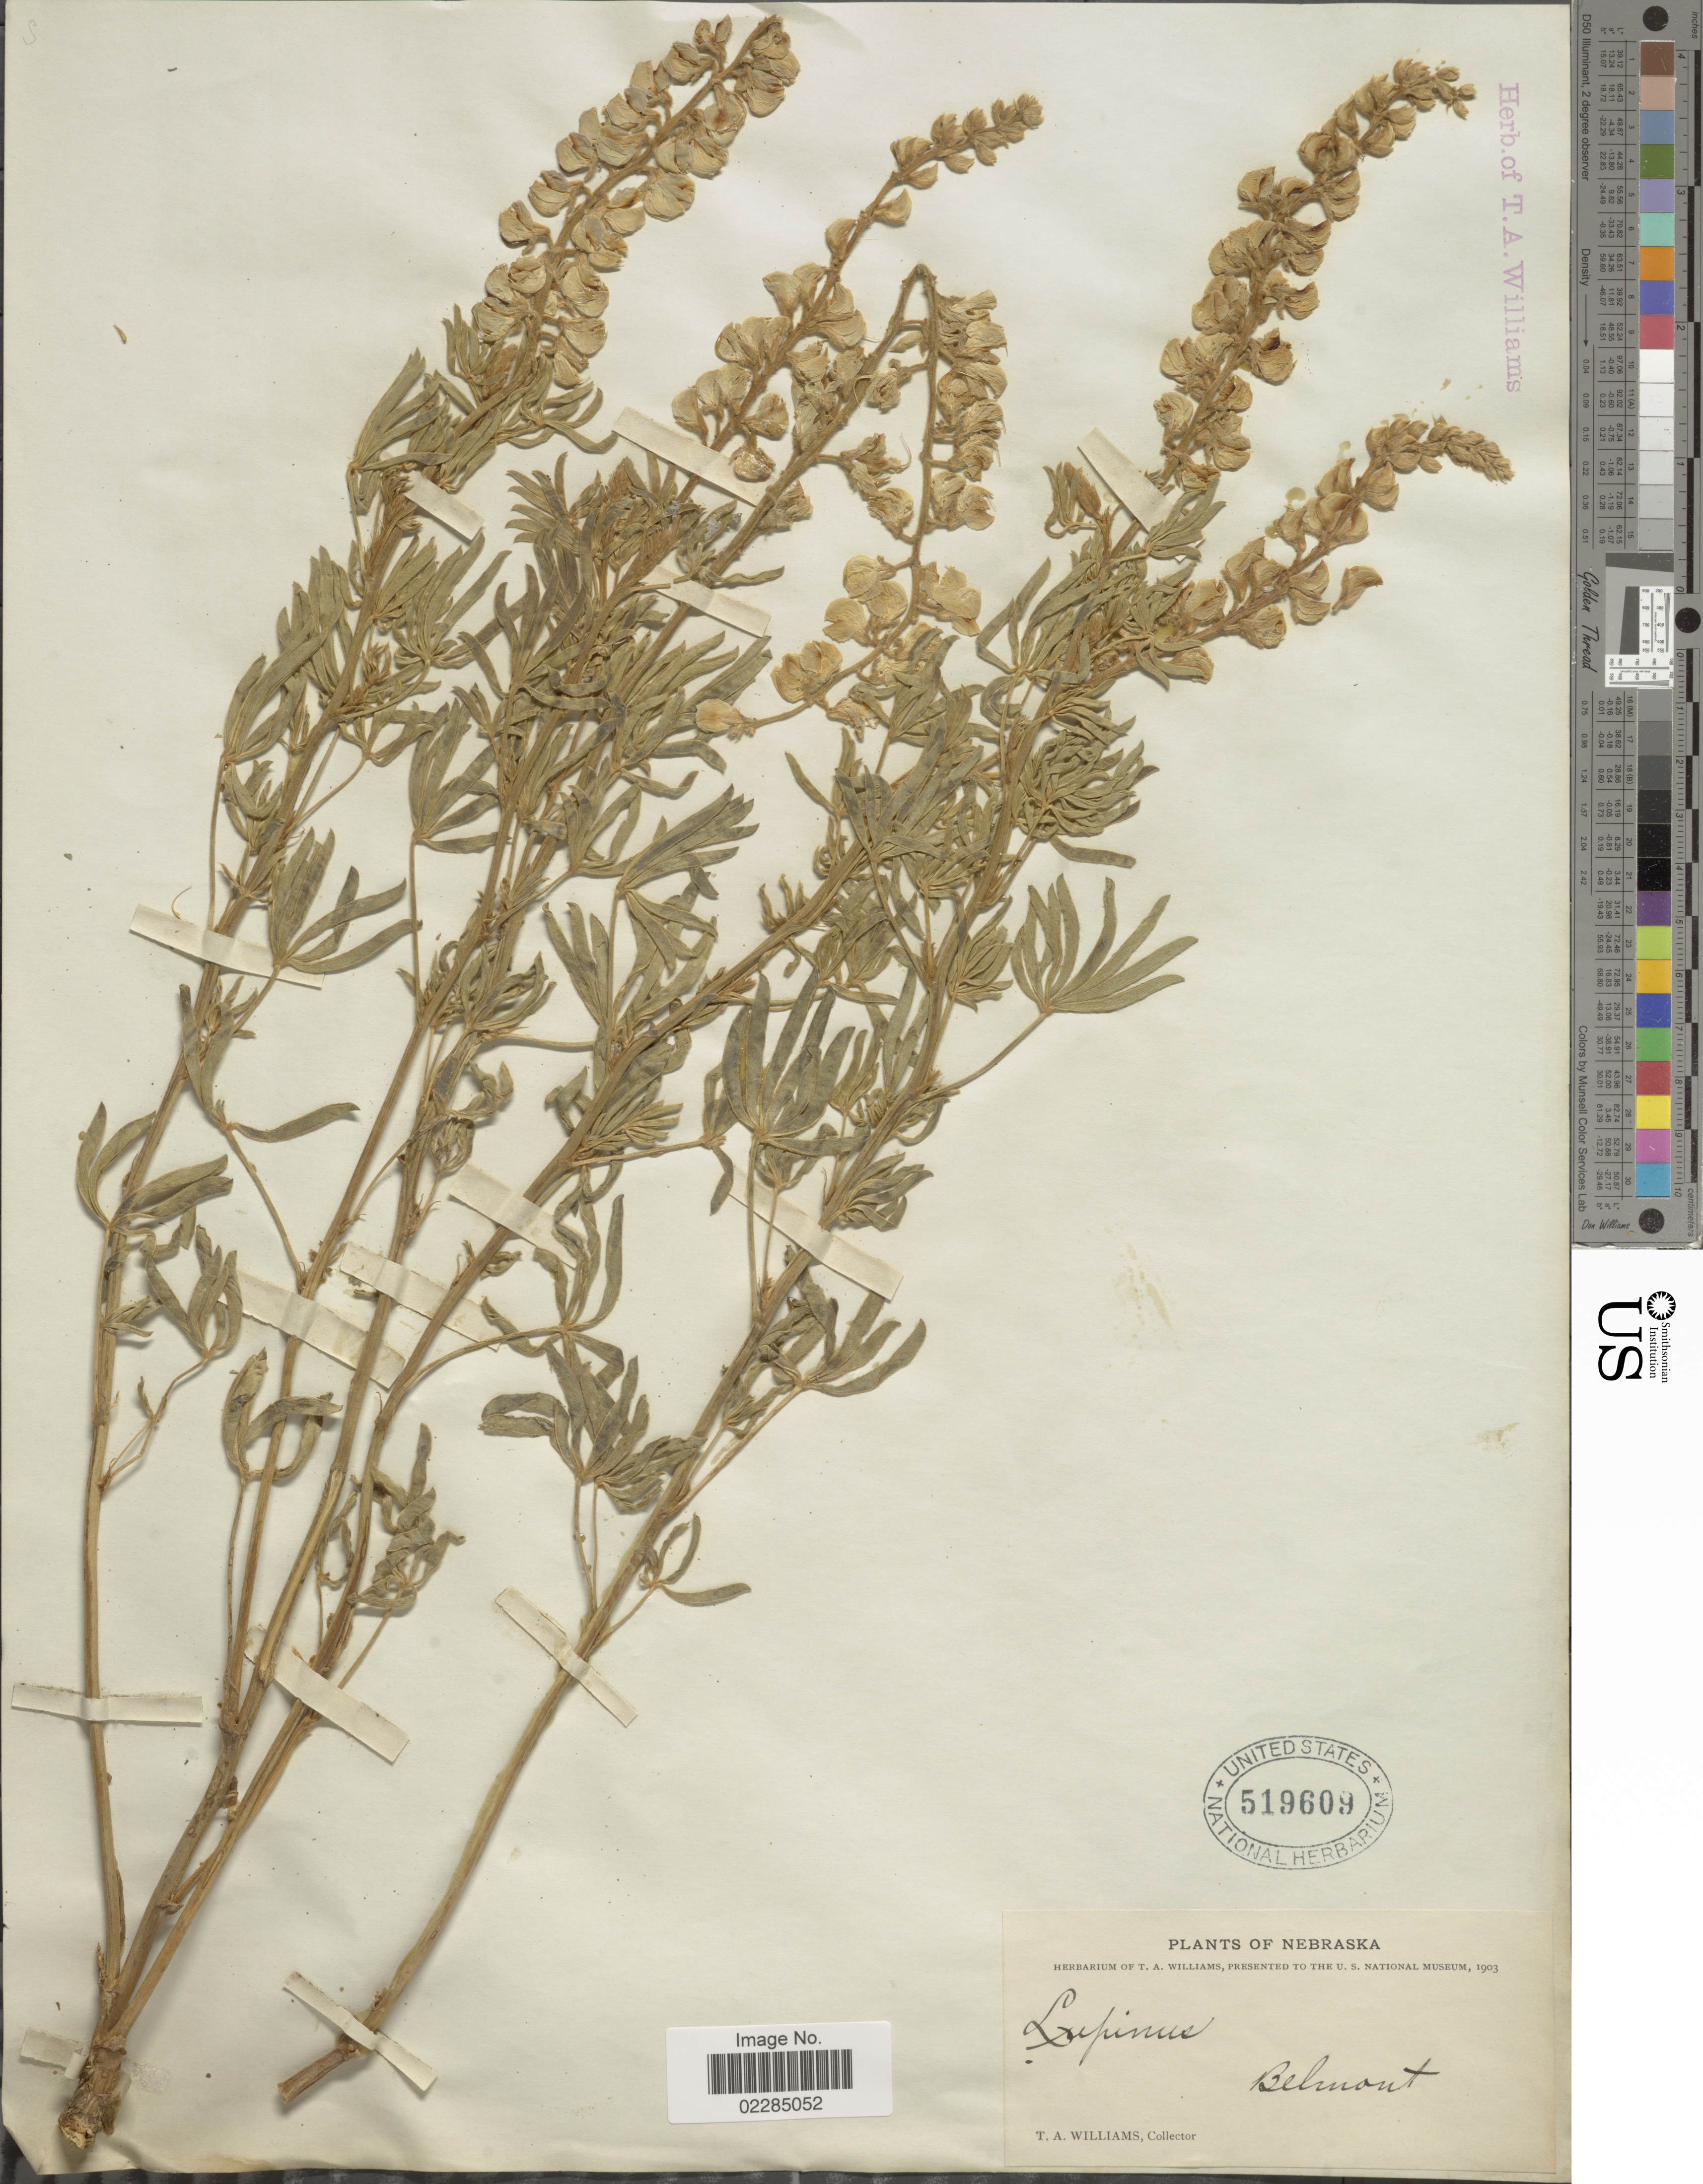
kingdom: Plantae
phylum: Tracheophyta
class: Magnoliopsida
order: Fabales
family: Fabaceae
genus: Lupinus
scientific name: Lupinus decumbens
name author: Torr.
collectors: T. A. Williams (herbarium)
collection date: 1903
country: United States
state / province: Nebraska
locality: Belmont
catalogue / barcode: US 519609